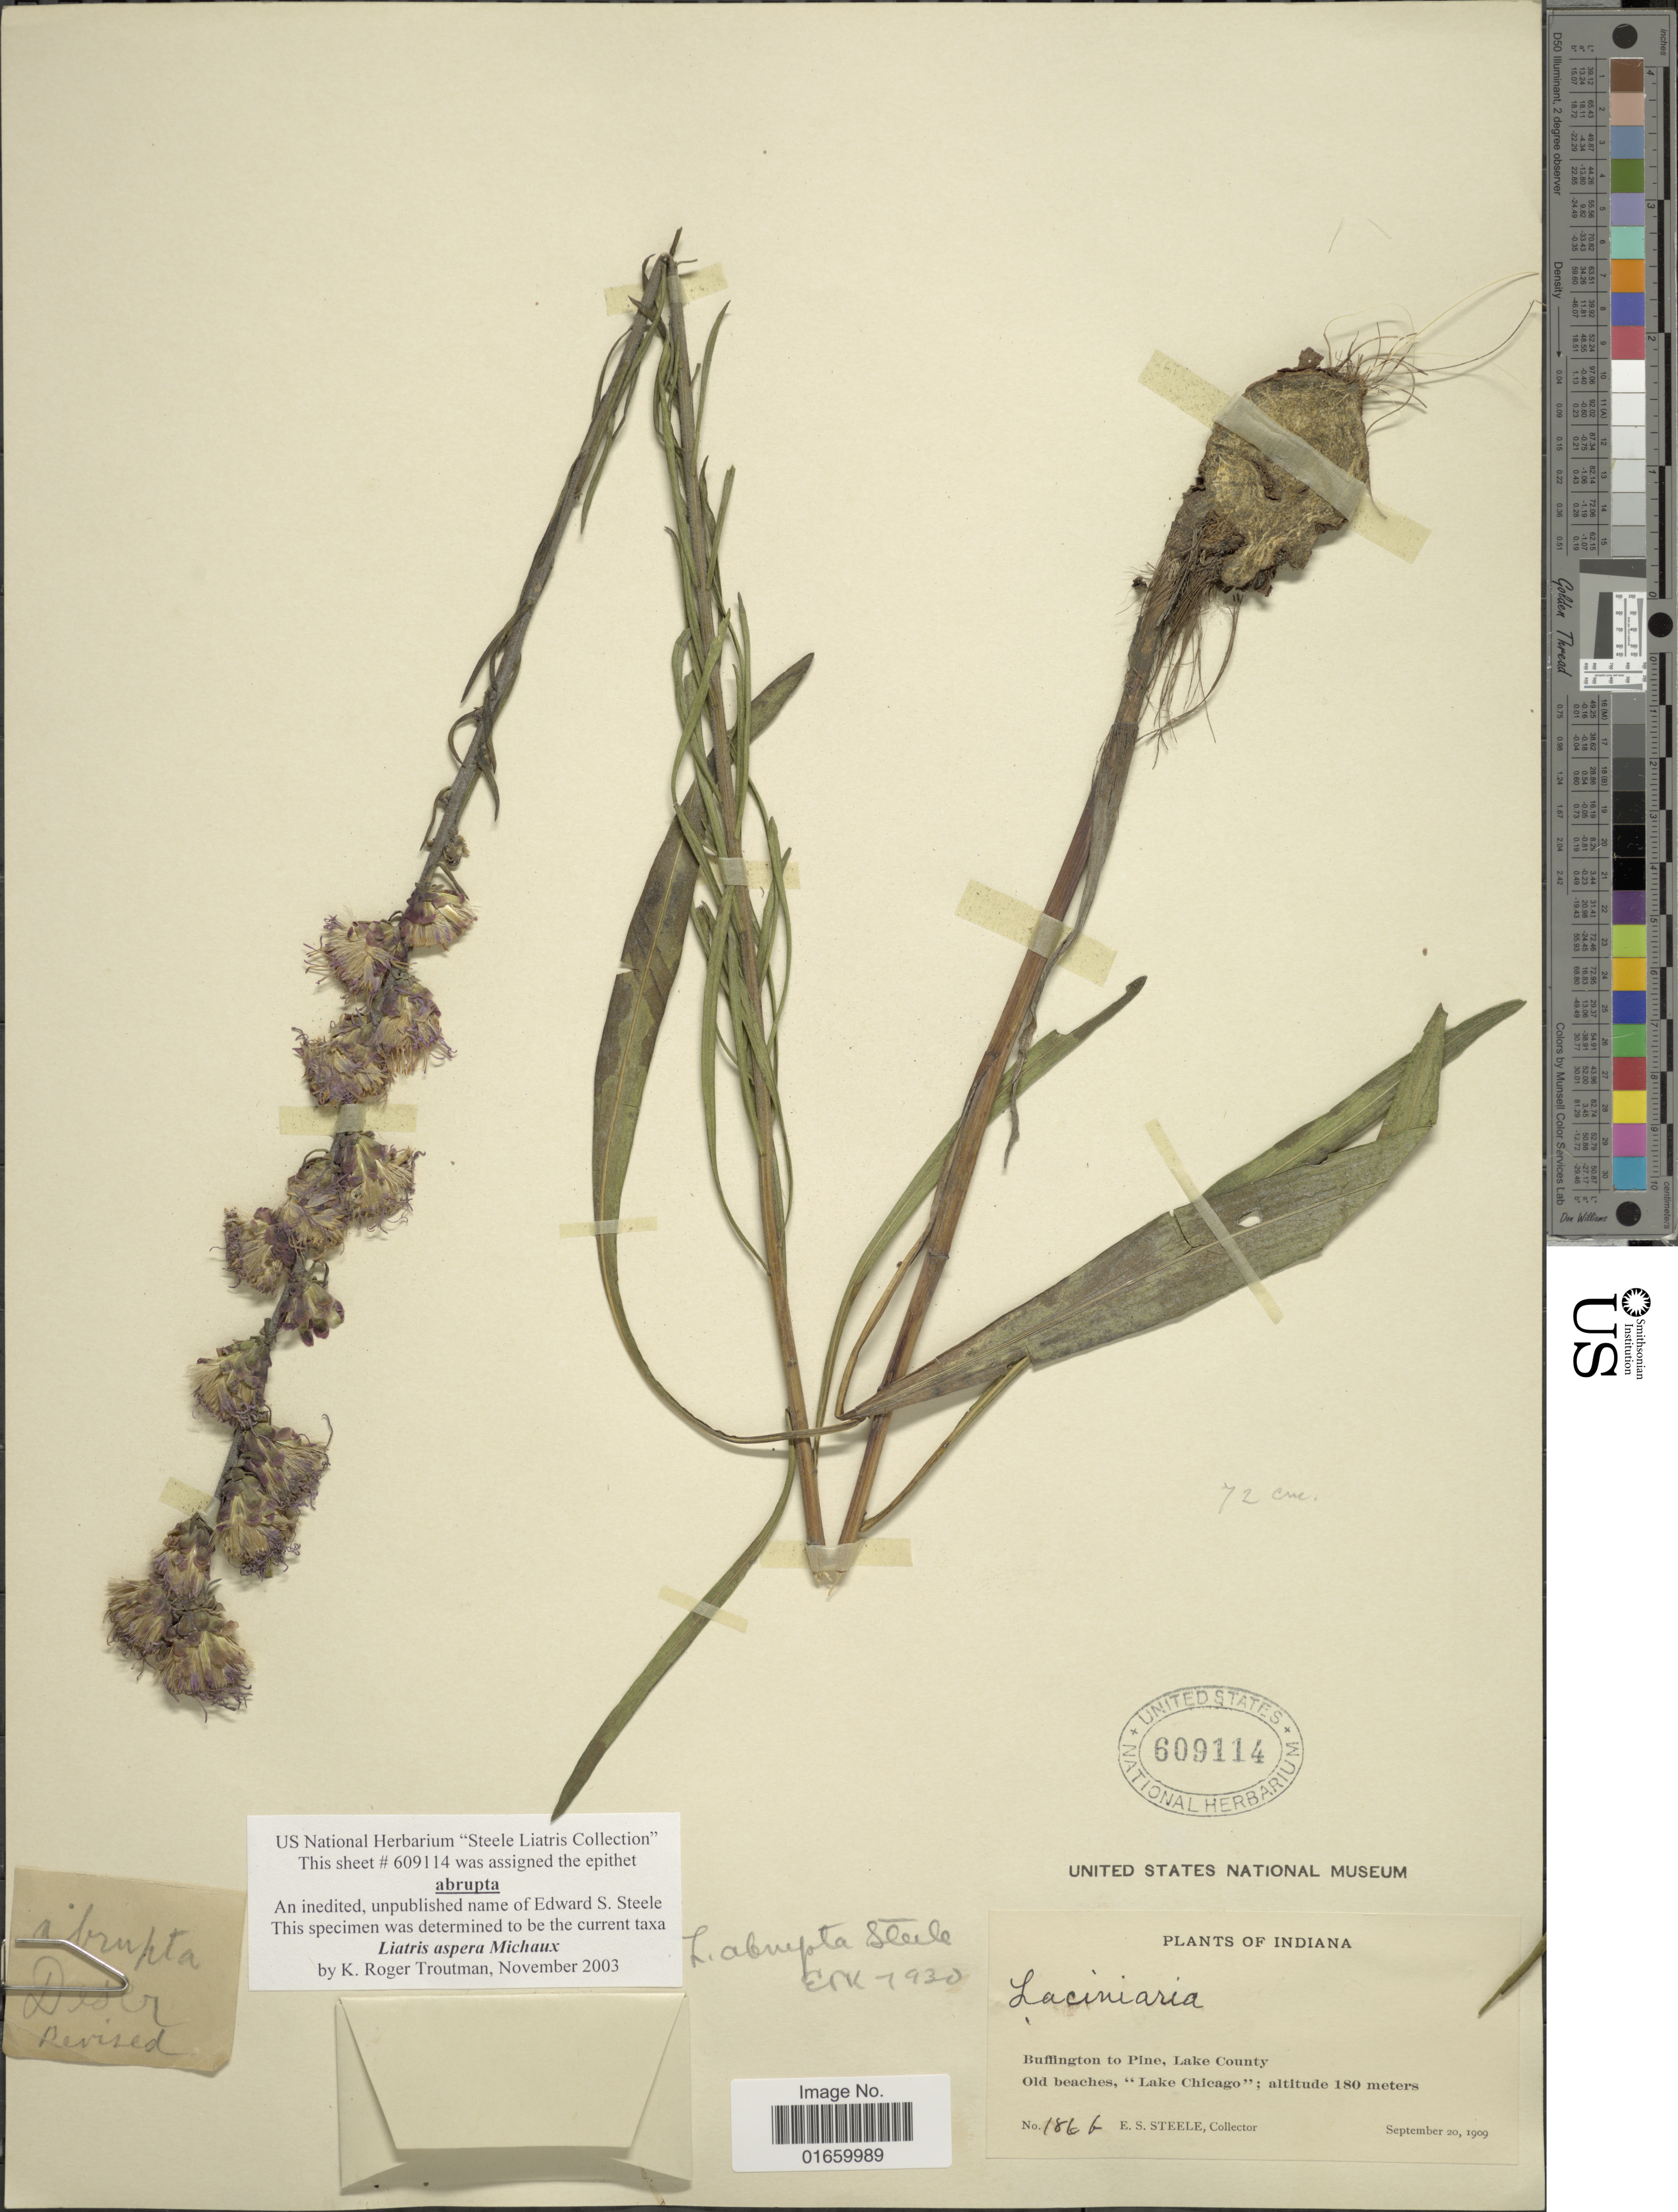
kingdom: Plantae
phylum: Tracheophyta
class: Magnoliopsida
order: Asterales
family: Asteraceae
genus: Liatris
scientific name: Liatris aspera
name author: Michx.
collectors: E. Steele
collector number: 1866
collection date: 1909-09-20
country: United States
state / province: Indiana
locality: Buffington to Pine, Lake County, Old Beaches, "Lake Chicago"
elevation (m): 180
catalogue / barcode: US 609114